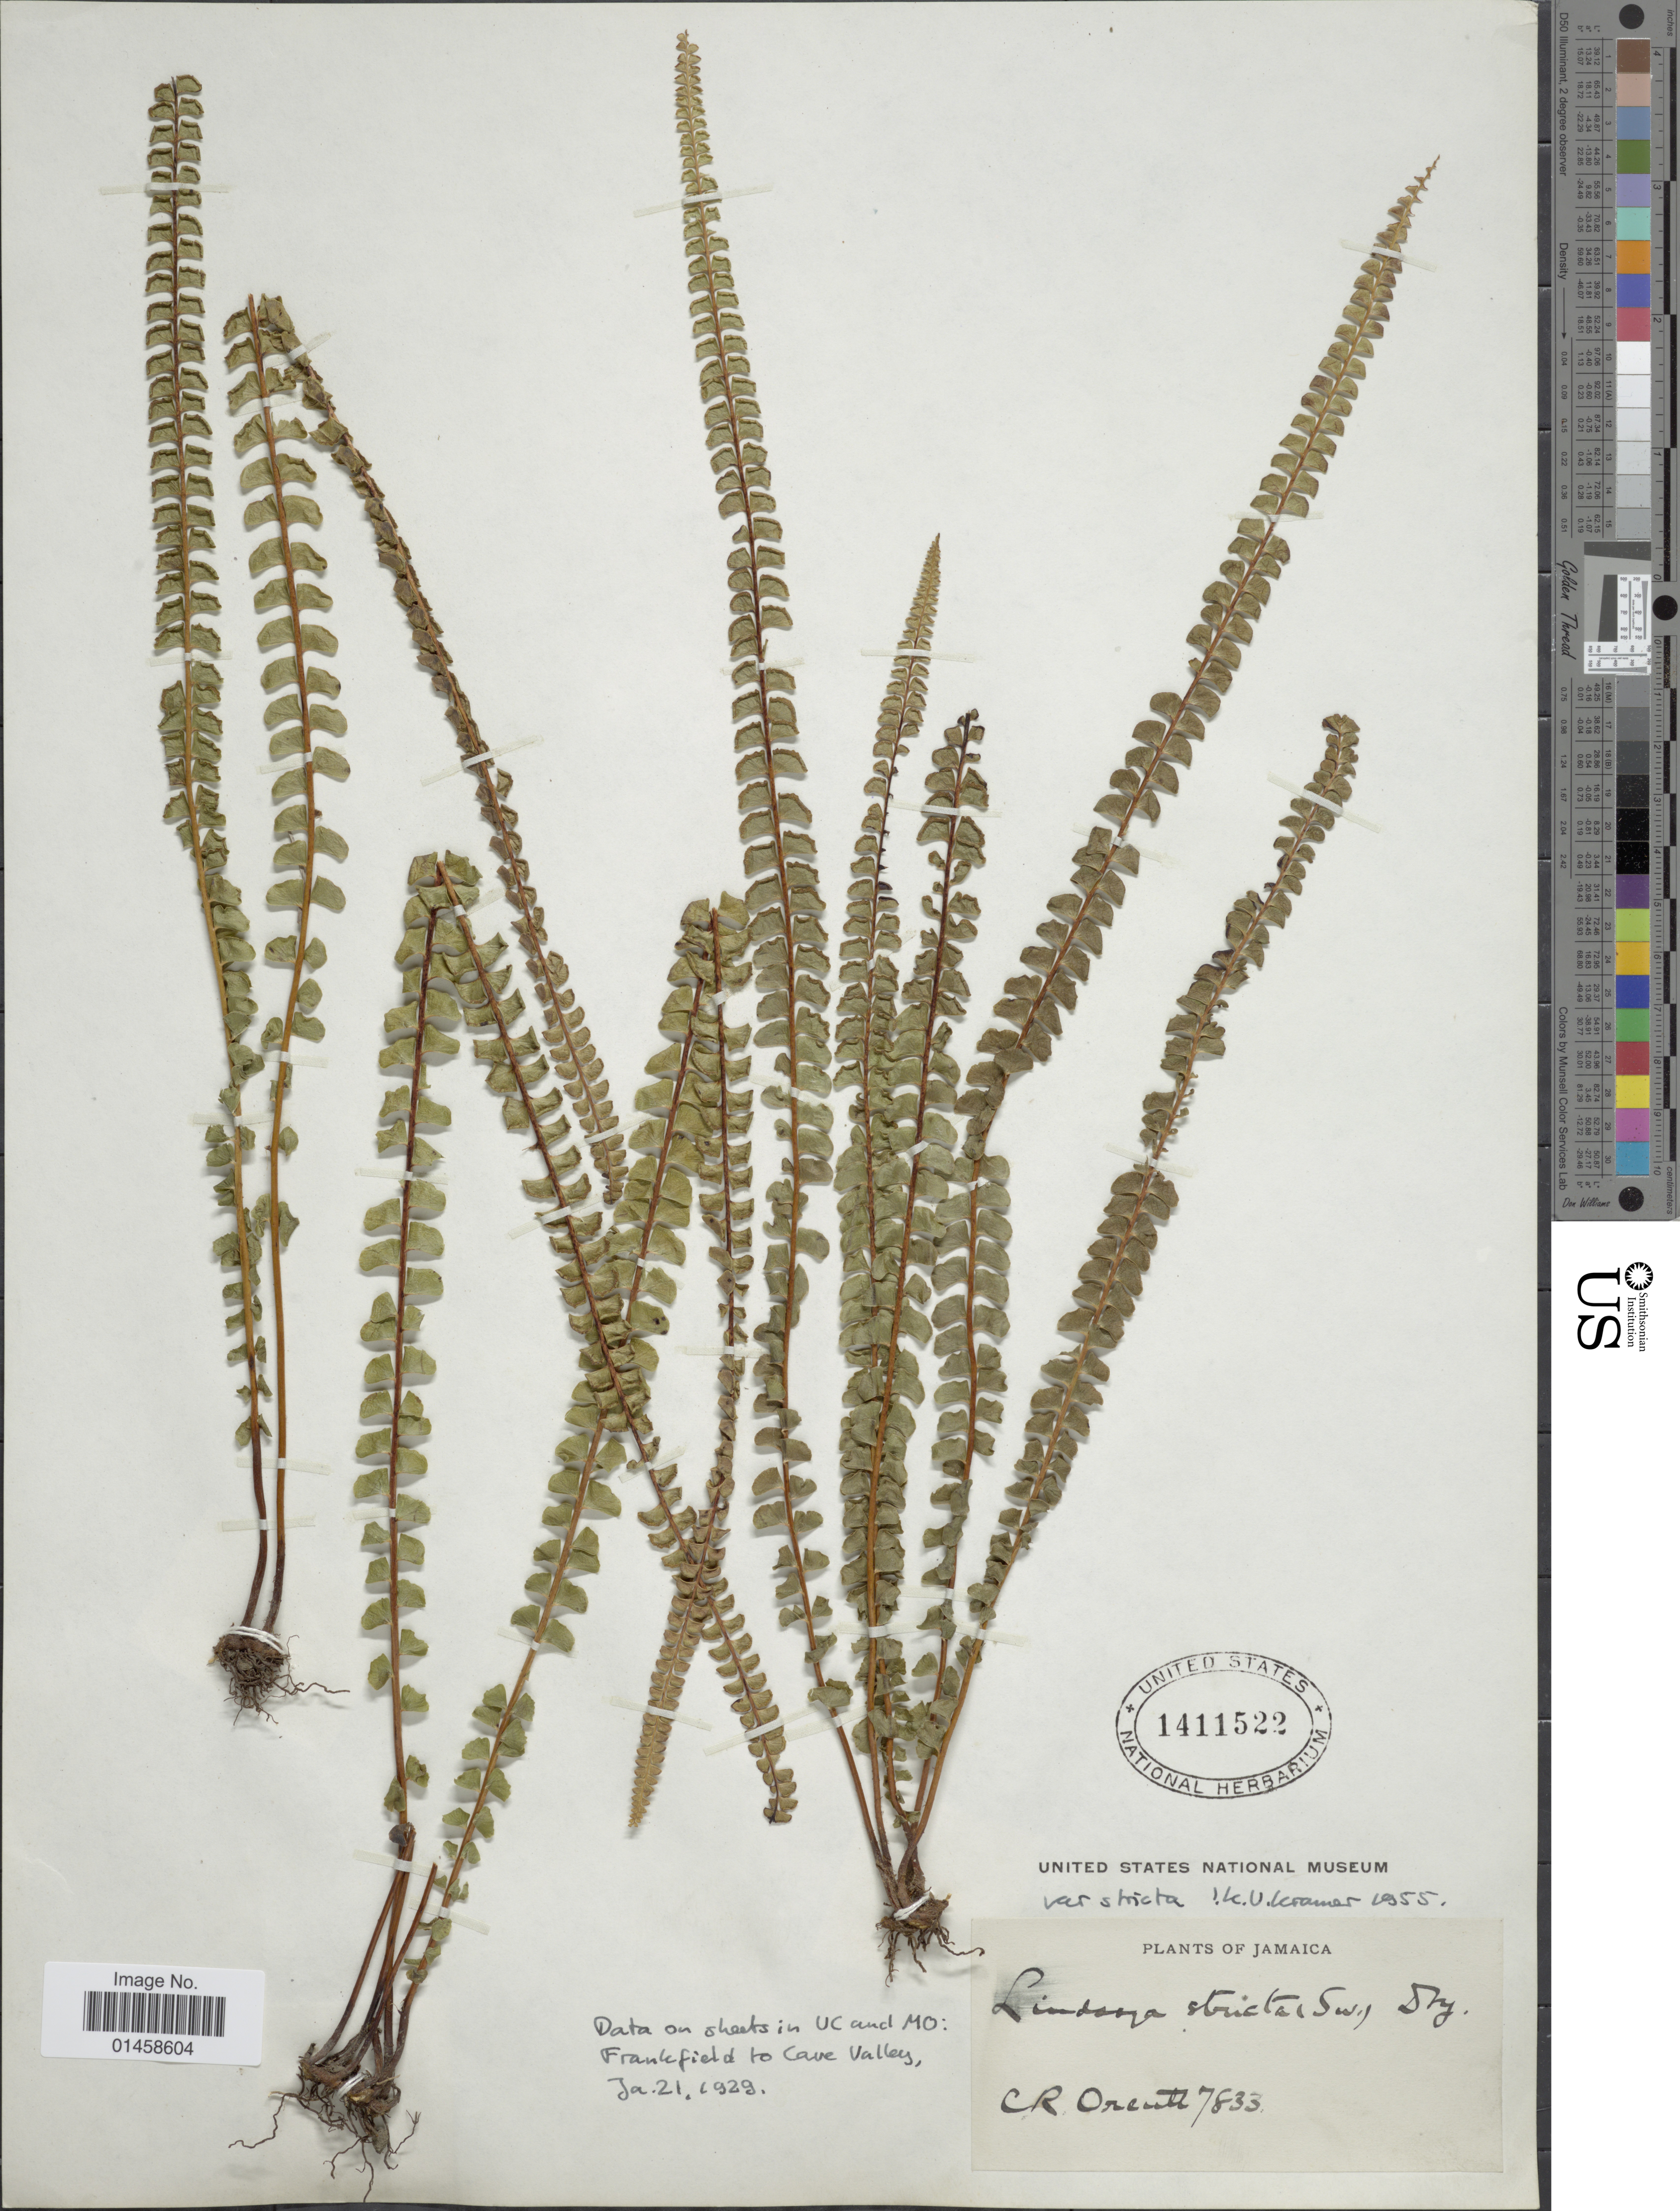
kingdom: Plantae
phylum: Tracheophyta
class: Polypodiopsida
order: Polypodiales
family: Lindsaeaceae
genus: Lindsaea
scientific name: Lindsaea stricta var. stricta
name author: (Sw.) Dryand.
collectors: C. R. Orcutt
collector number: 7833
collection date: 1929-01-21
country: Jamaica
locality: Frankfield to Cave Valley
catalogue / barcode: US 1411522